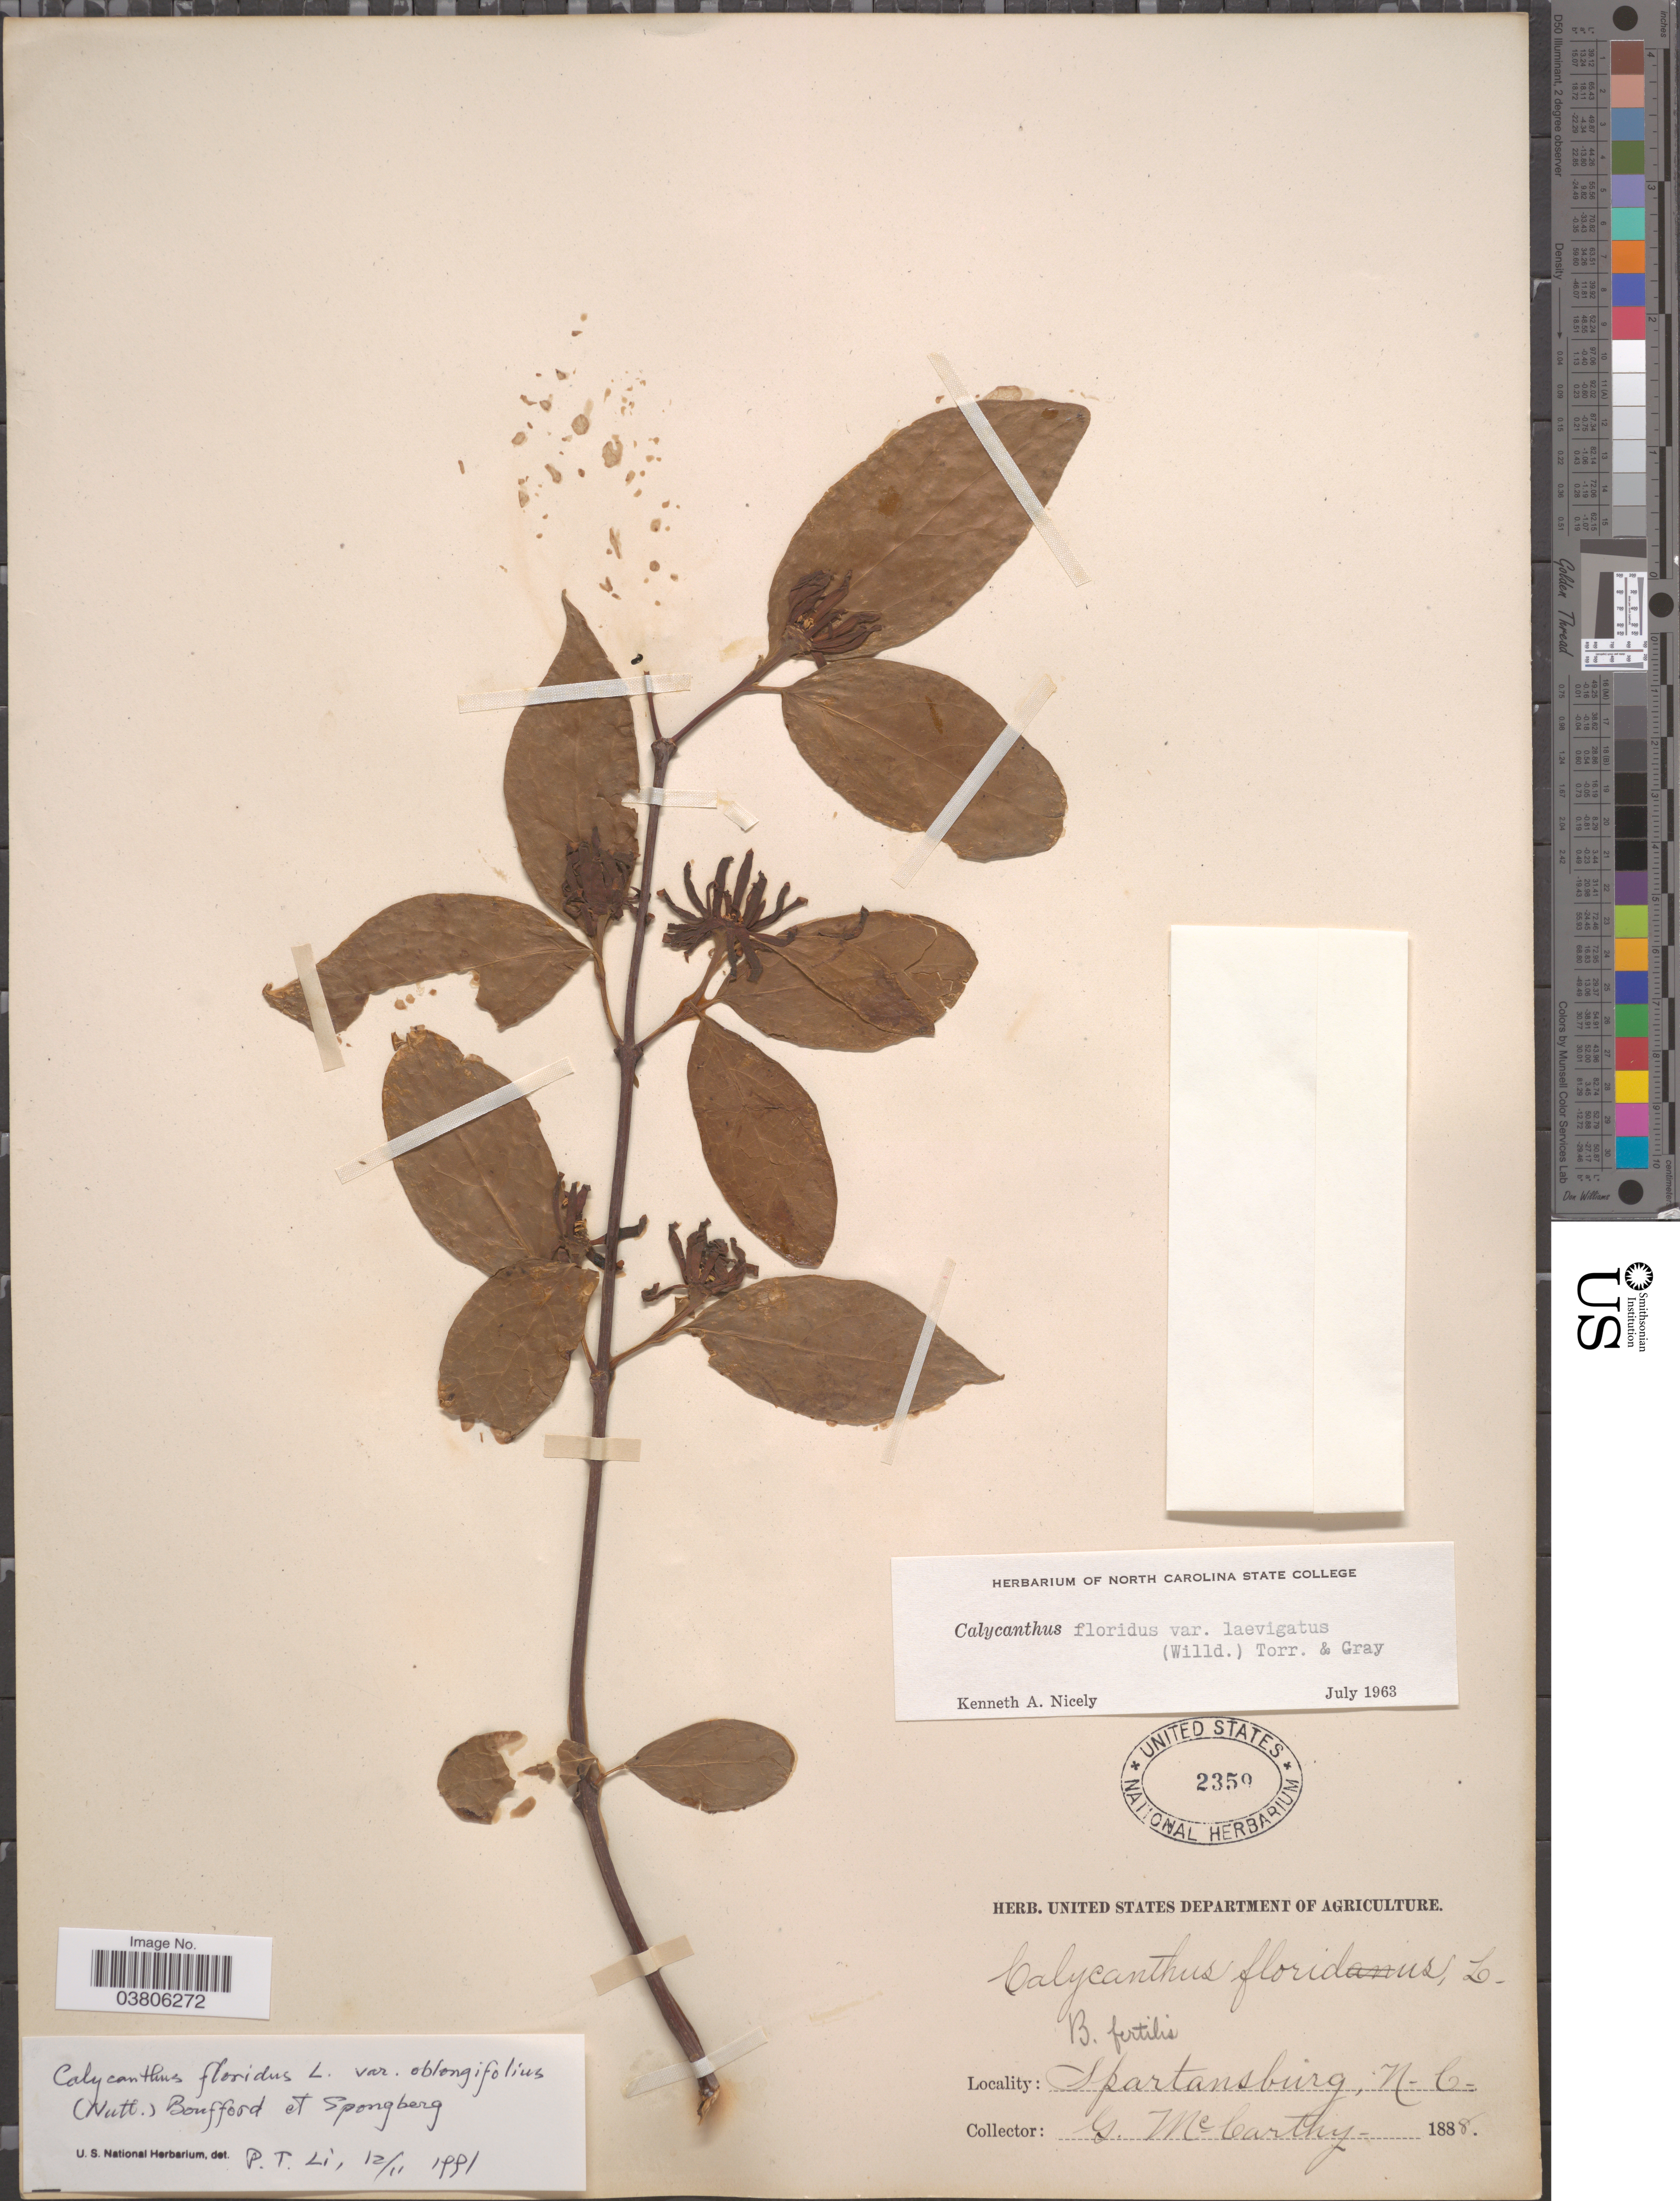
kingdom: Plantae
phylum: Tracheophyta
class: Magnoliopsida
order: Laurales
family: Calycanthaceae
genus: Calycanthus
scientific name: Calycanthus floridus var. laevigatus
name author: (Willd.) Torr. & A. Gray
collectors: G. McCarthy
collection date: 1888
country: United States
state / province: North Carolina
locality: Spartansburg.